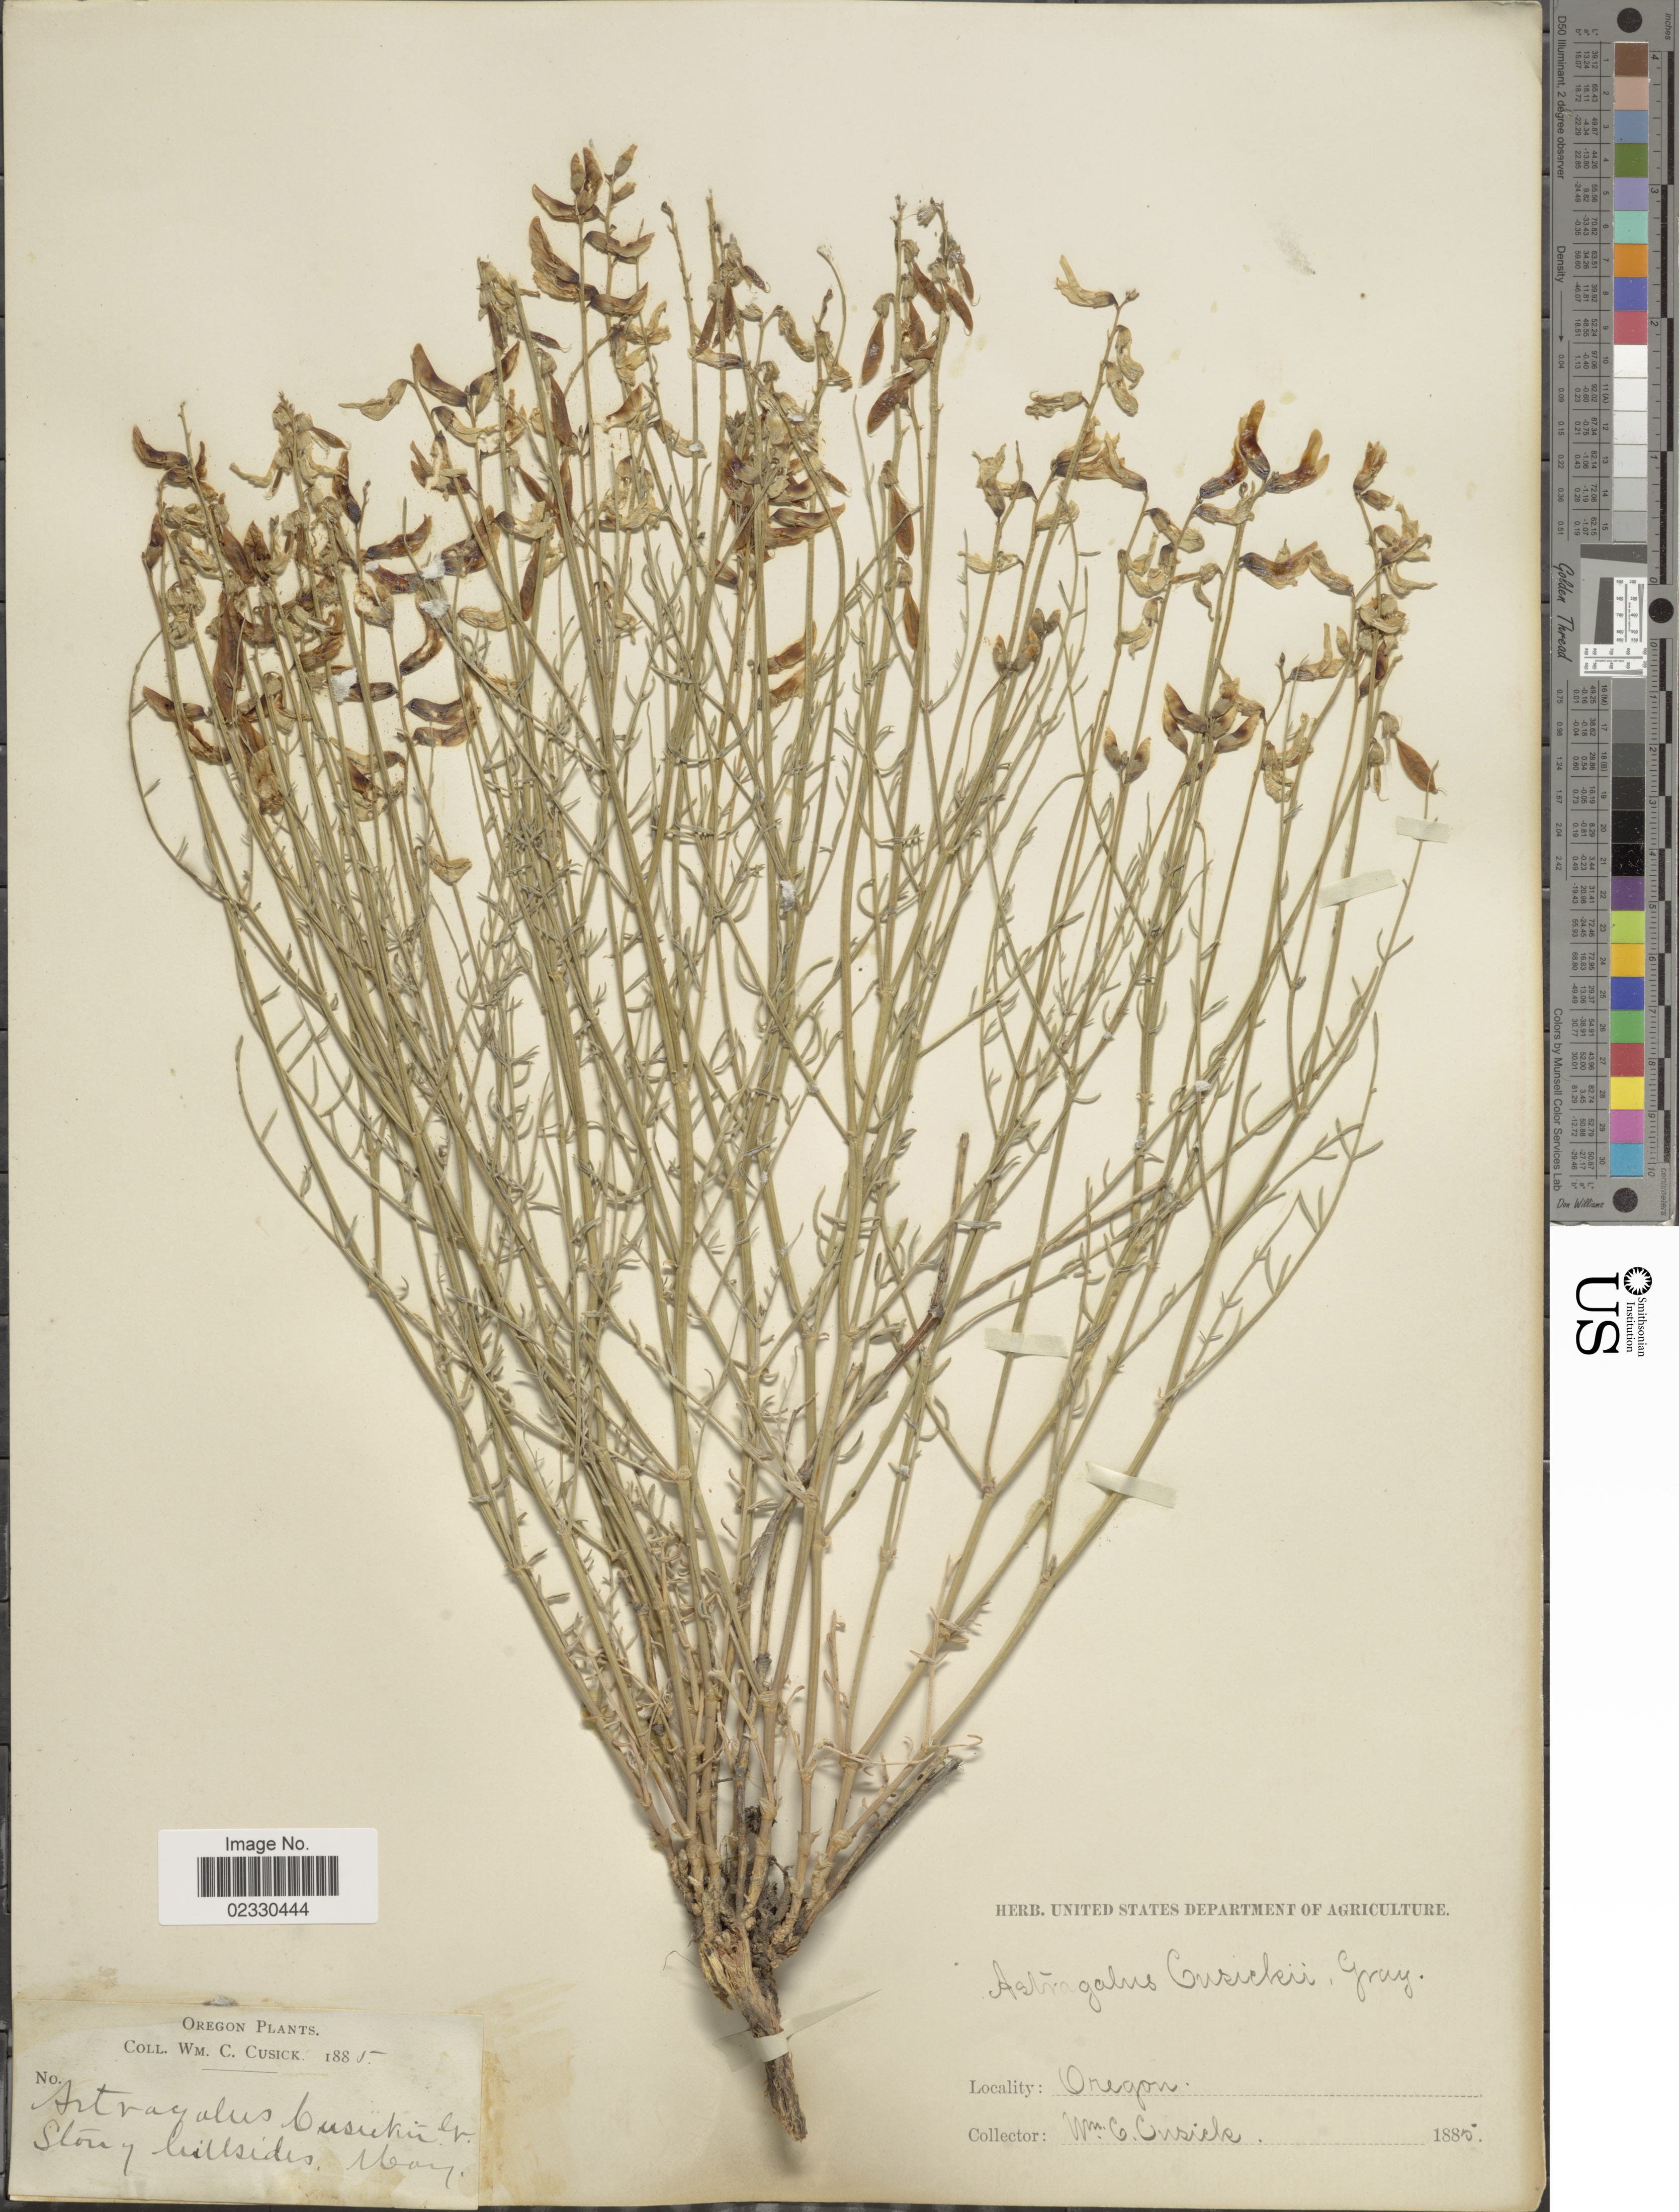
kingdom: Plantae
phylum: Tracheophyta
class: Magnoliopsida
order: Fabales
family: Fabaceae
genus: Astragalus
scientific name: Astragalus cusickii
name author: A. Gray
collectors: W. C. Cusick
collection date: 1885-05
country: United States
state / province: Oregon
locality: Stony hillsides